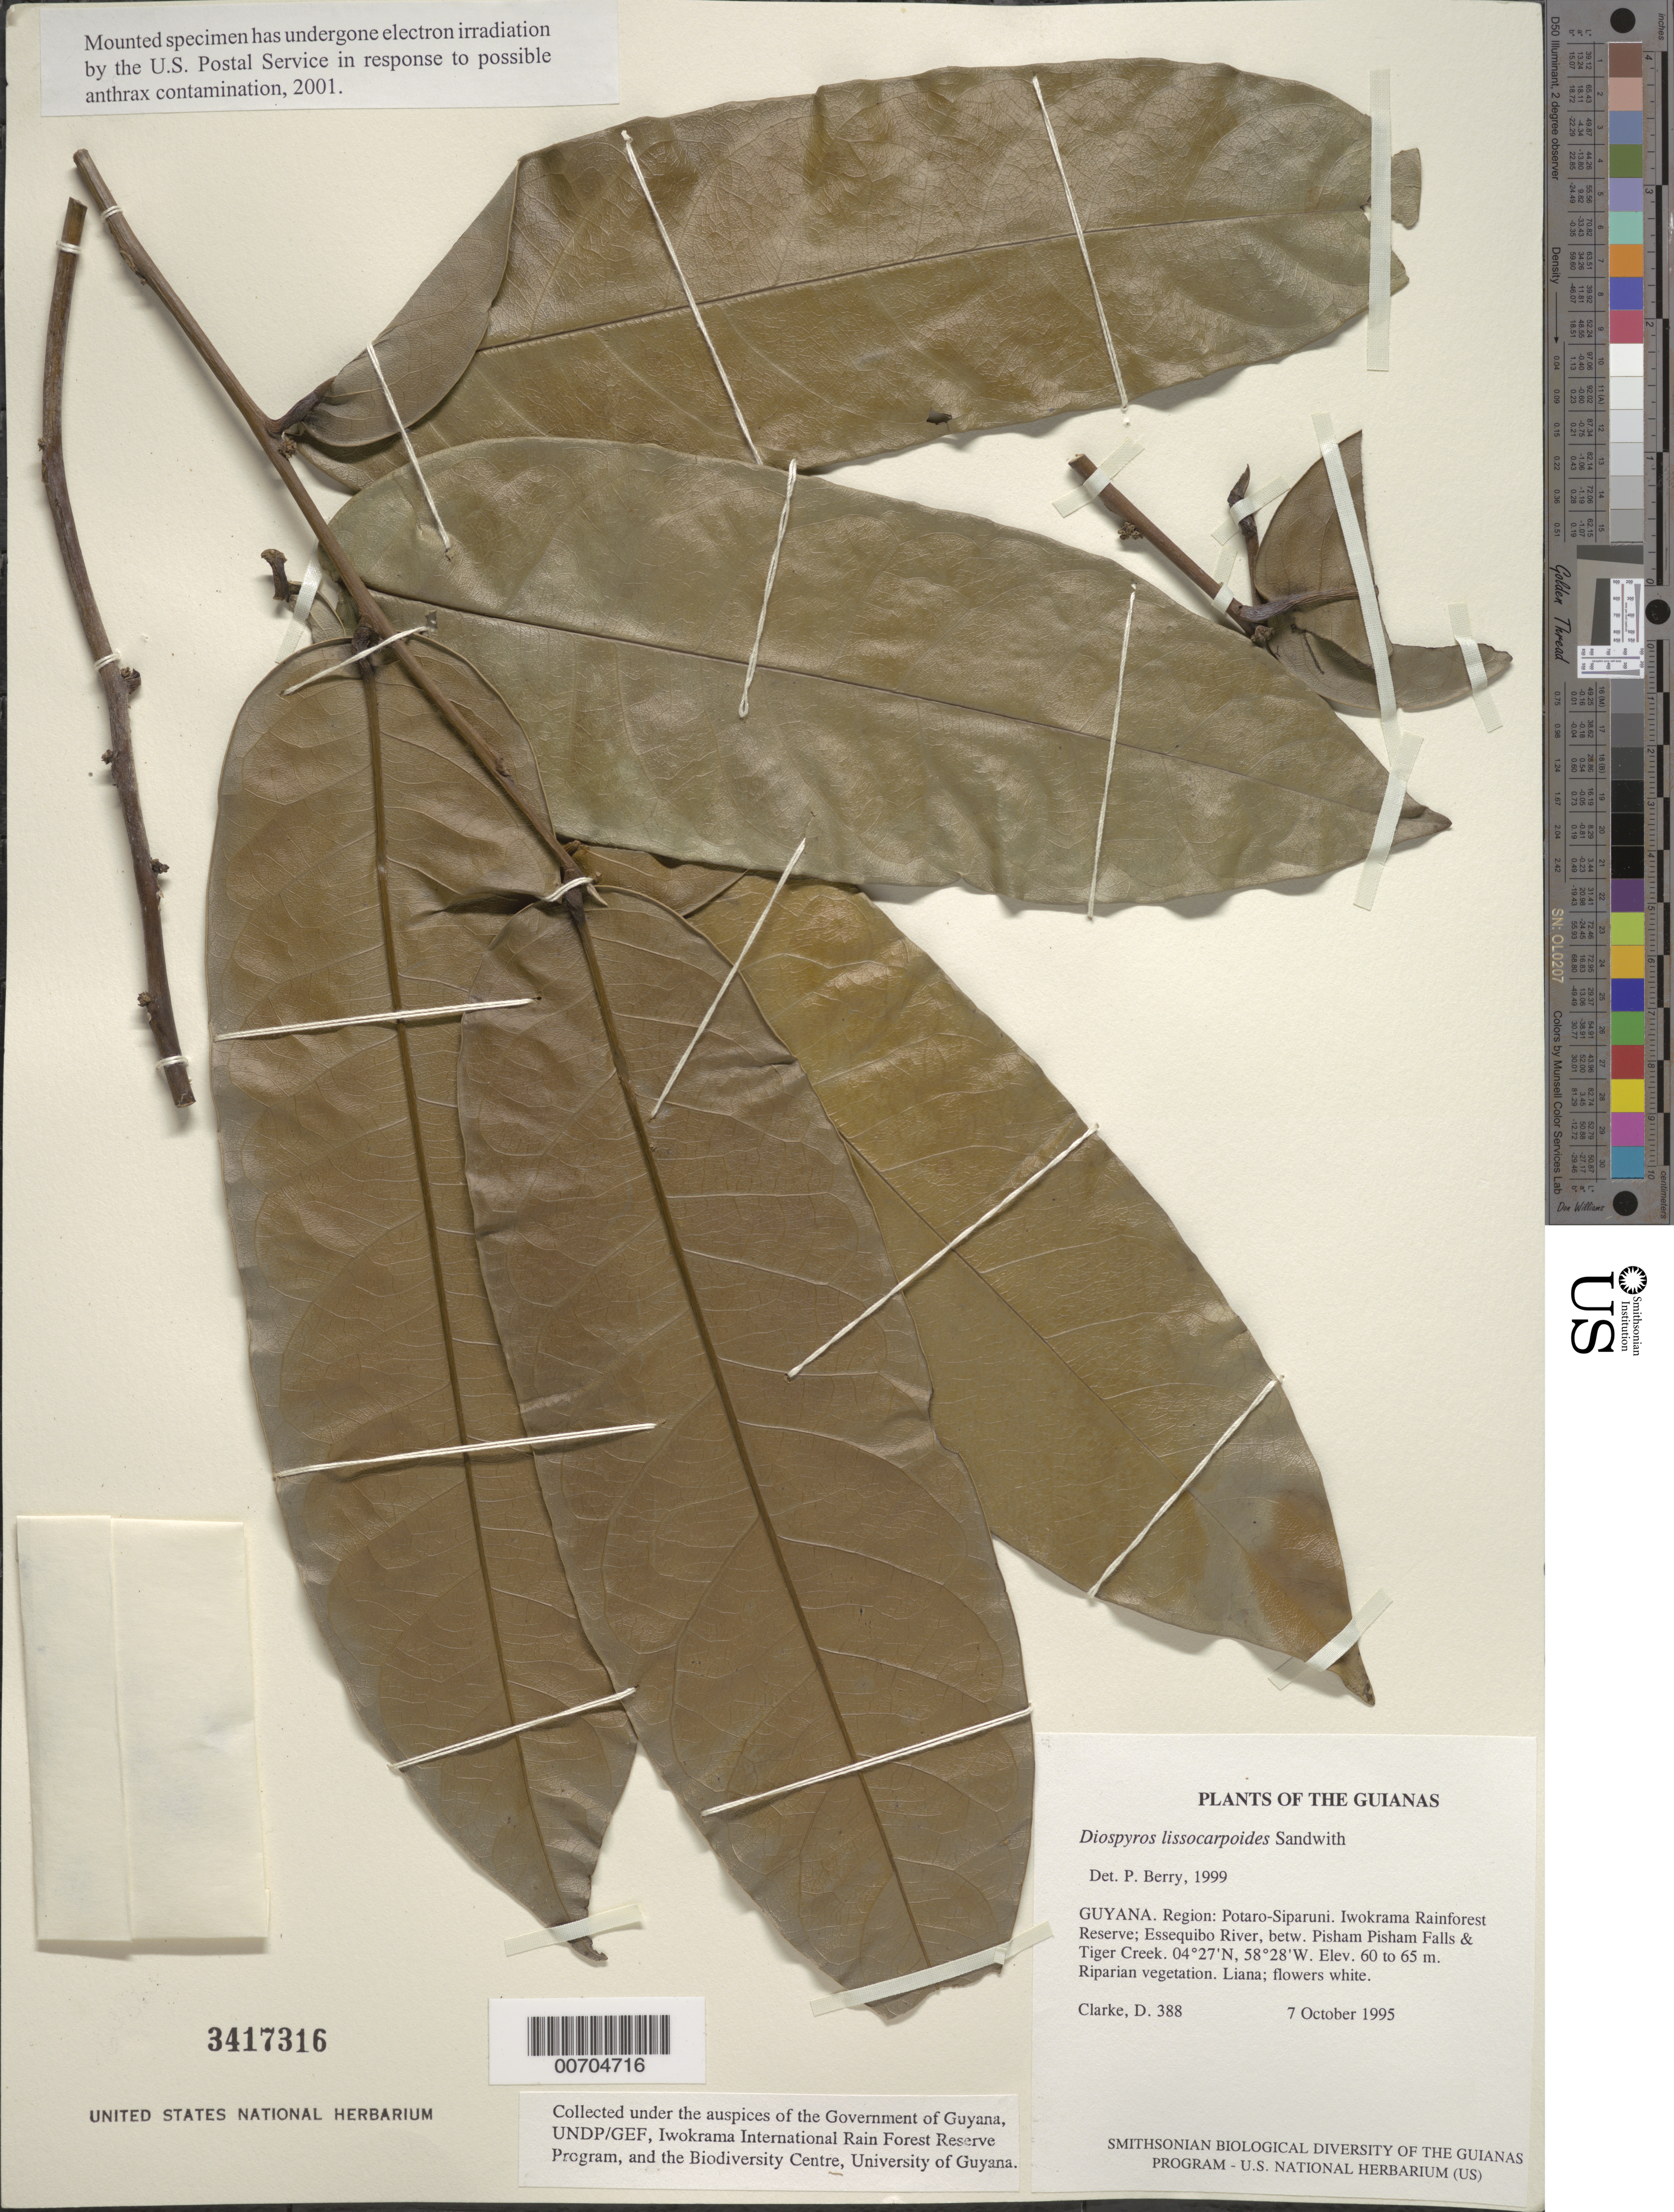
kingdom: Plantae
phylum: Tracheophyta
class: Magnoliopsida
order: Ericales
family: Ebenaceae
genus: Diospyros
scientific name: Diospyros lissocarpoides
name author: Sandwith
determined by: Berry, P. E., (WIS), University of Wisconsin - Madison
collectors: H. D. Clarke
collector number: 388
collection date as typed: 7 October 1995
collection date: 1995-10-07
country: Guyana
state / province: Potaro-Siparuni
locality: Iwokrama Rainforest Reserve; Essequibo River, betw. Pisham Pisham Falls & Tiger Creek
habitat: Riparian vegetation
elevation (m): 60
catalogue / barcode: US 3417316